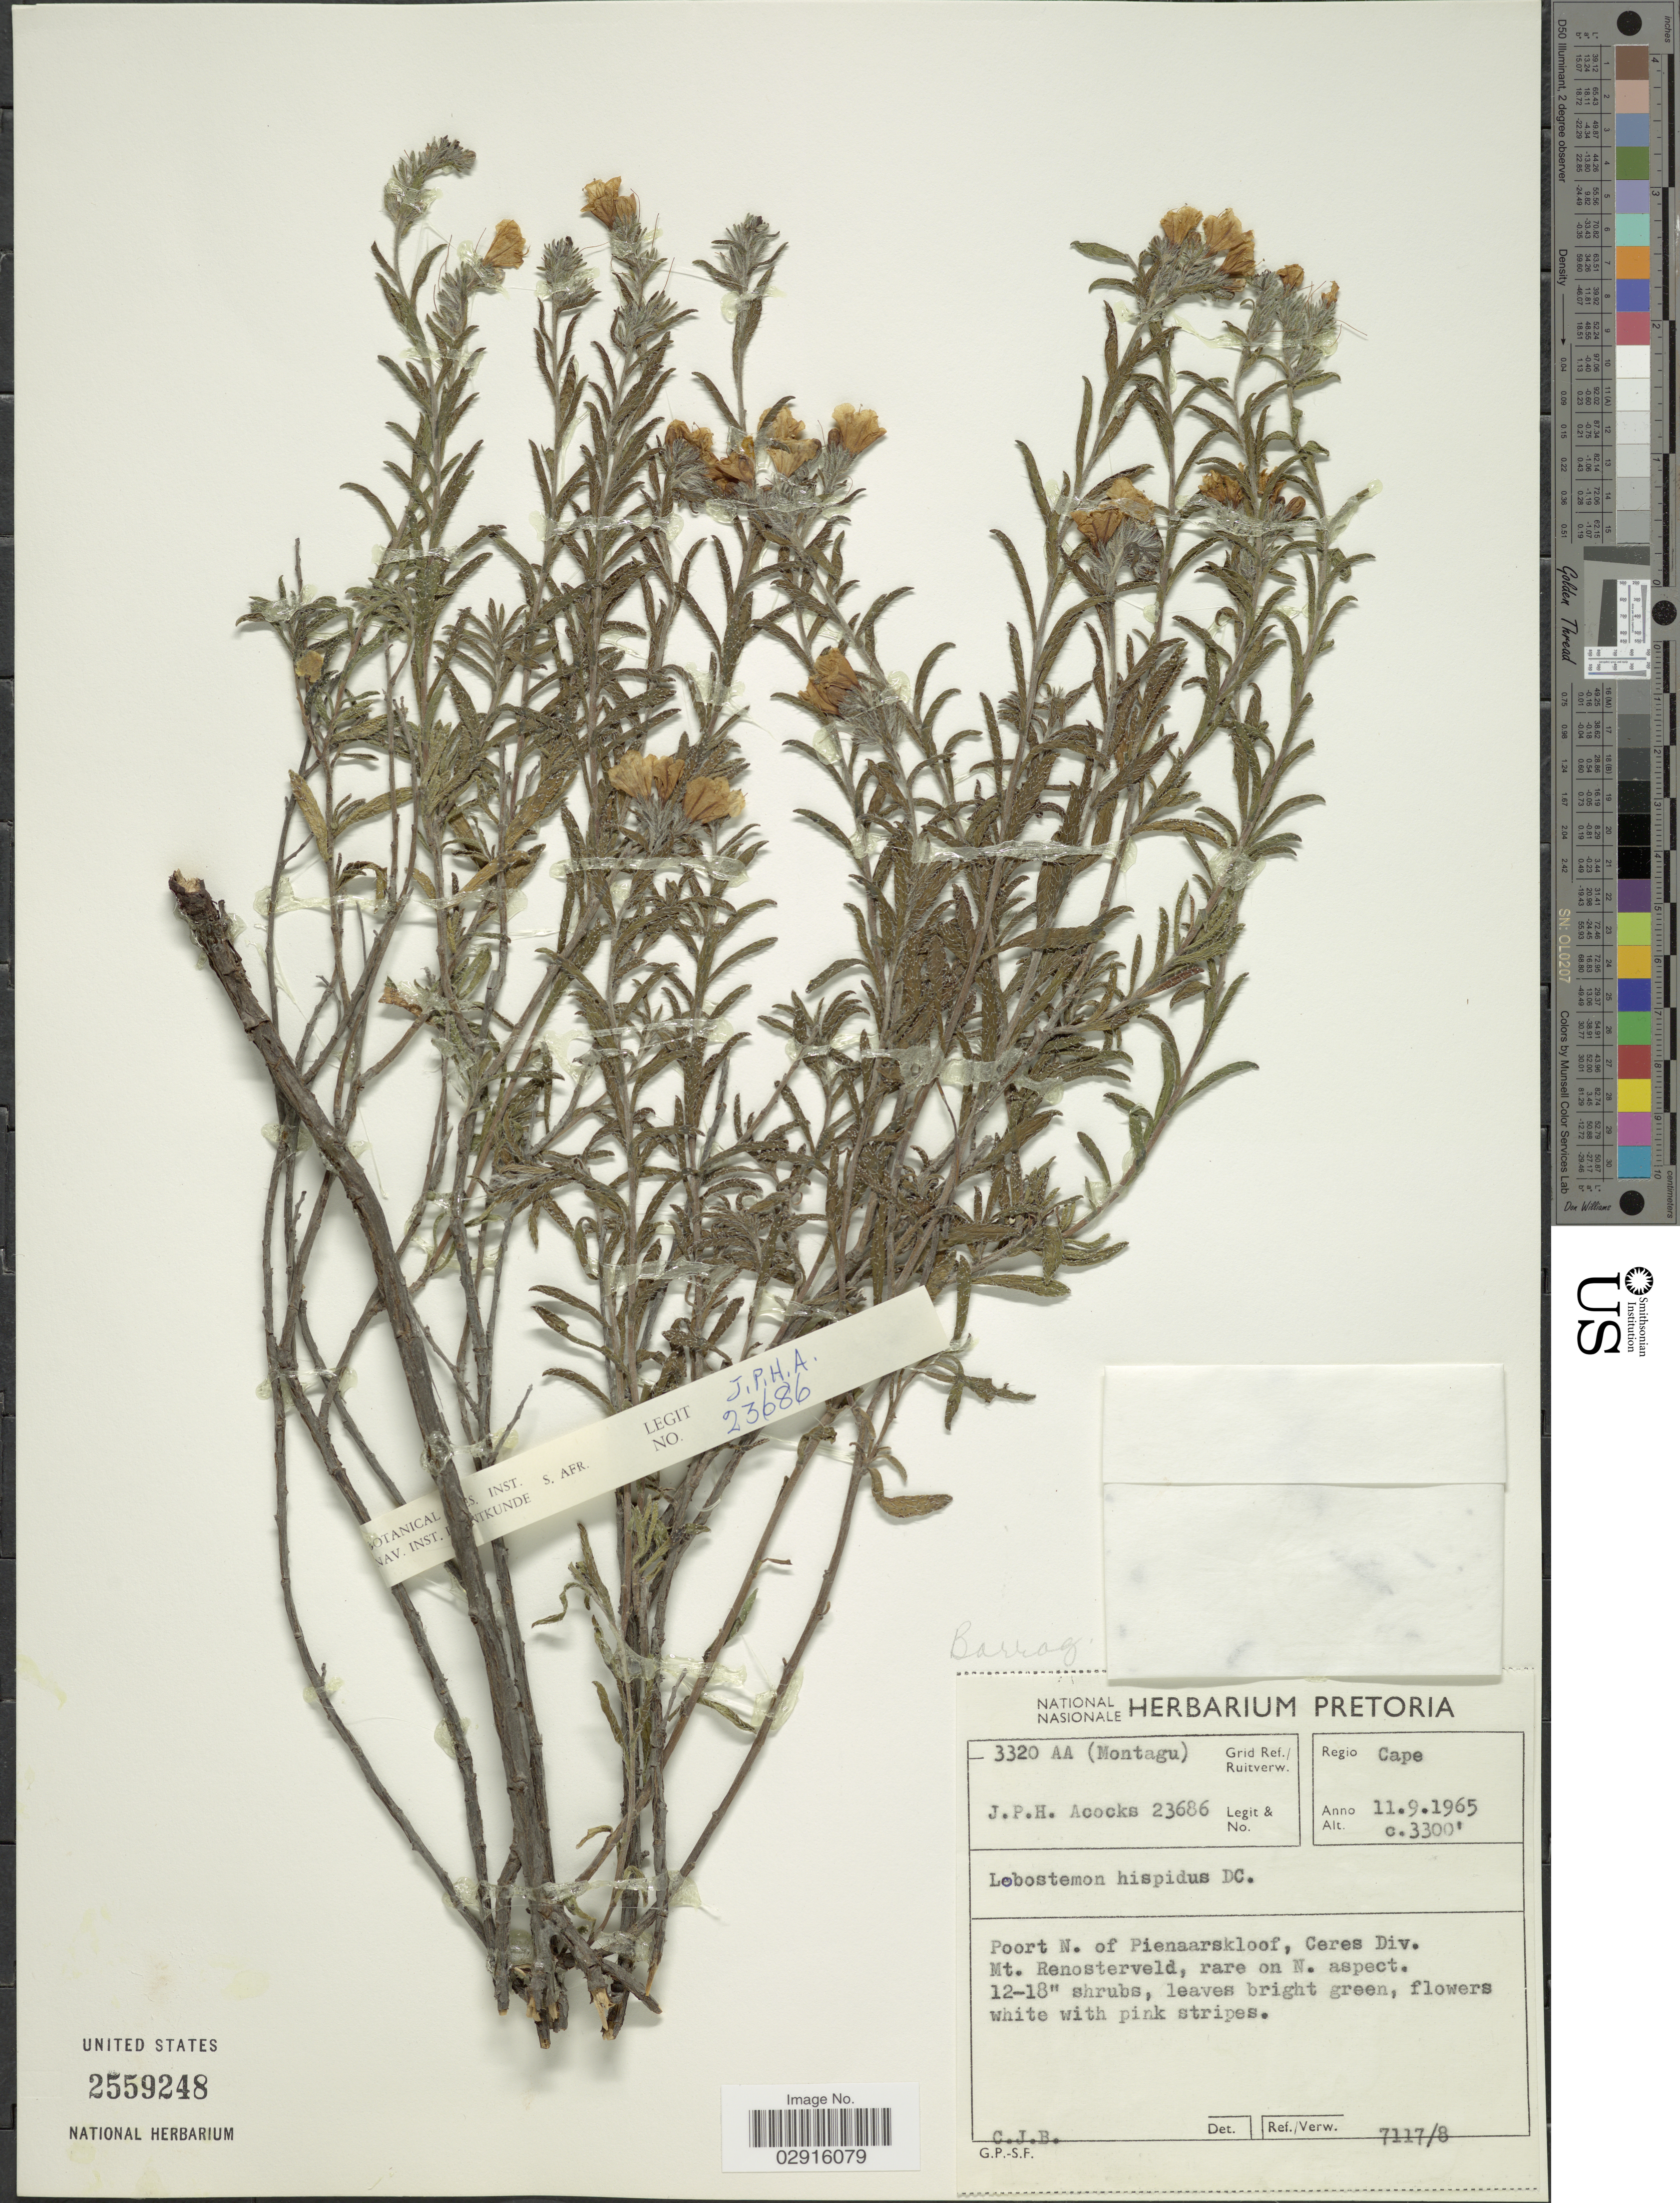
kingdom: Plantae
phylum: Tracheophyta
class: Magnoliopsida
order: Boraginales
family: Boraginaceae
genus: Lobostemon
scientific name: Lobostemon hispidus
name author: DC.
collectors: J. P. Acocks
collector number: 23686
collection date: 1965-09-11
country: South Africa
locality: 3320 AA (Montagu). Regio Cape. Poort N. of Pienaarskloof, Ceres Div. Mt. Renosterveld, rare on N. aspect.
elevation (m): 1006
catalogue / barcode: US 2559248